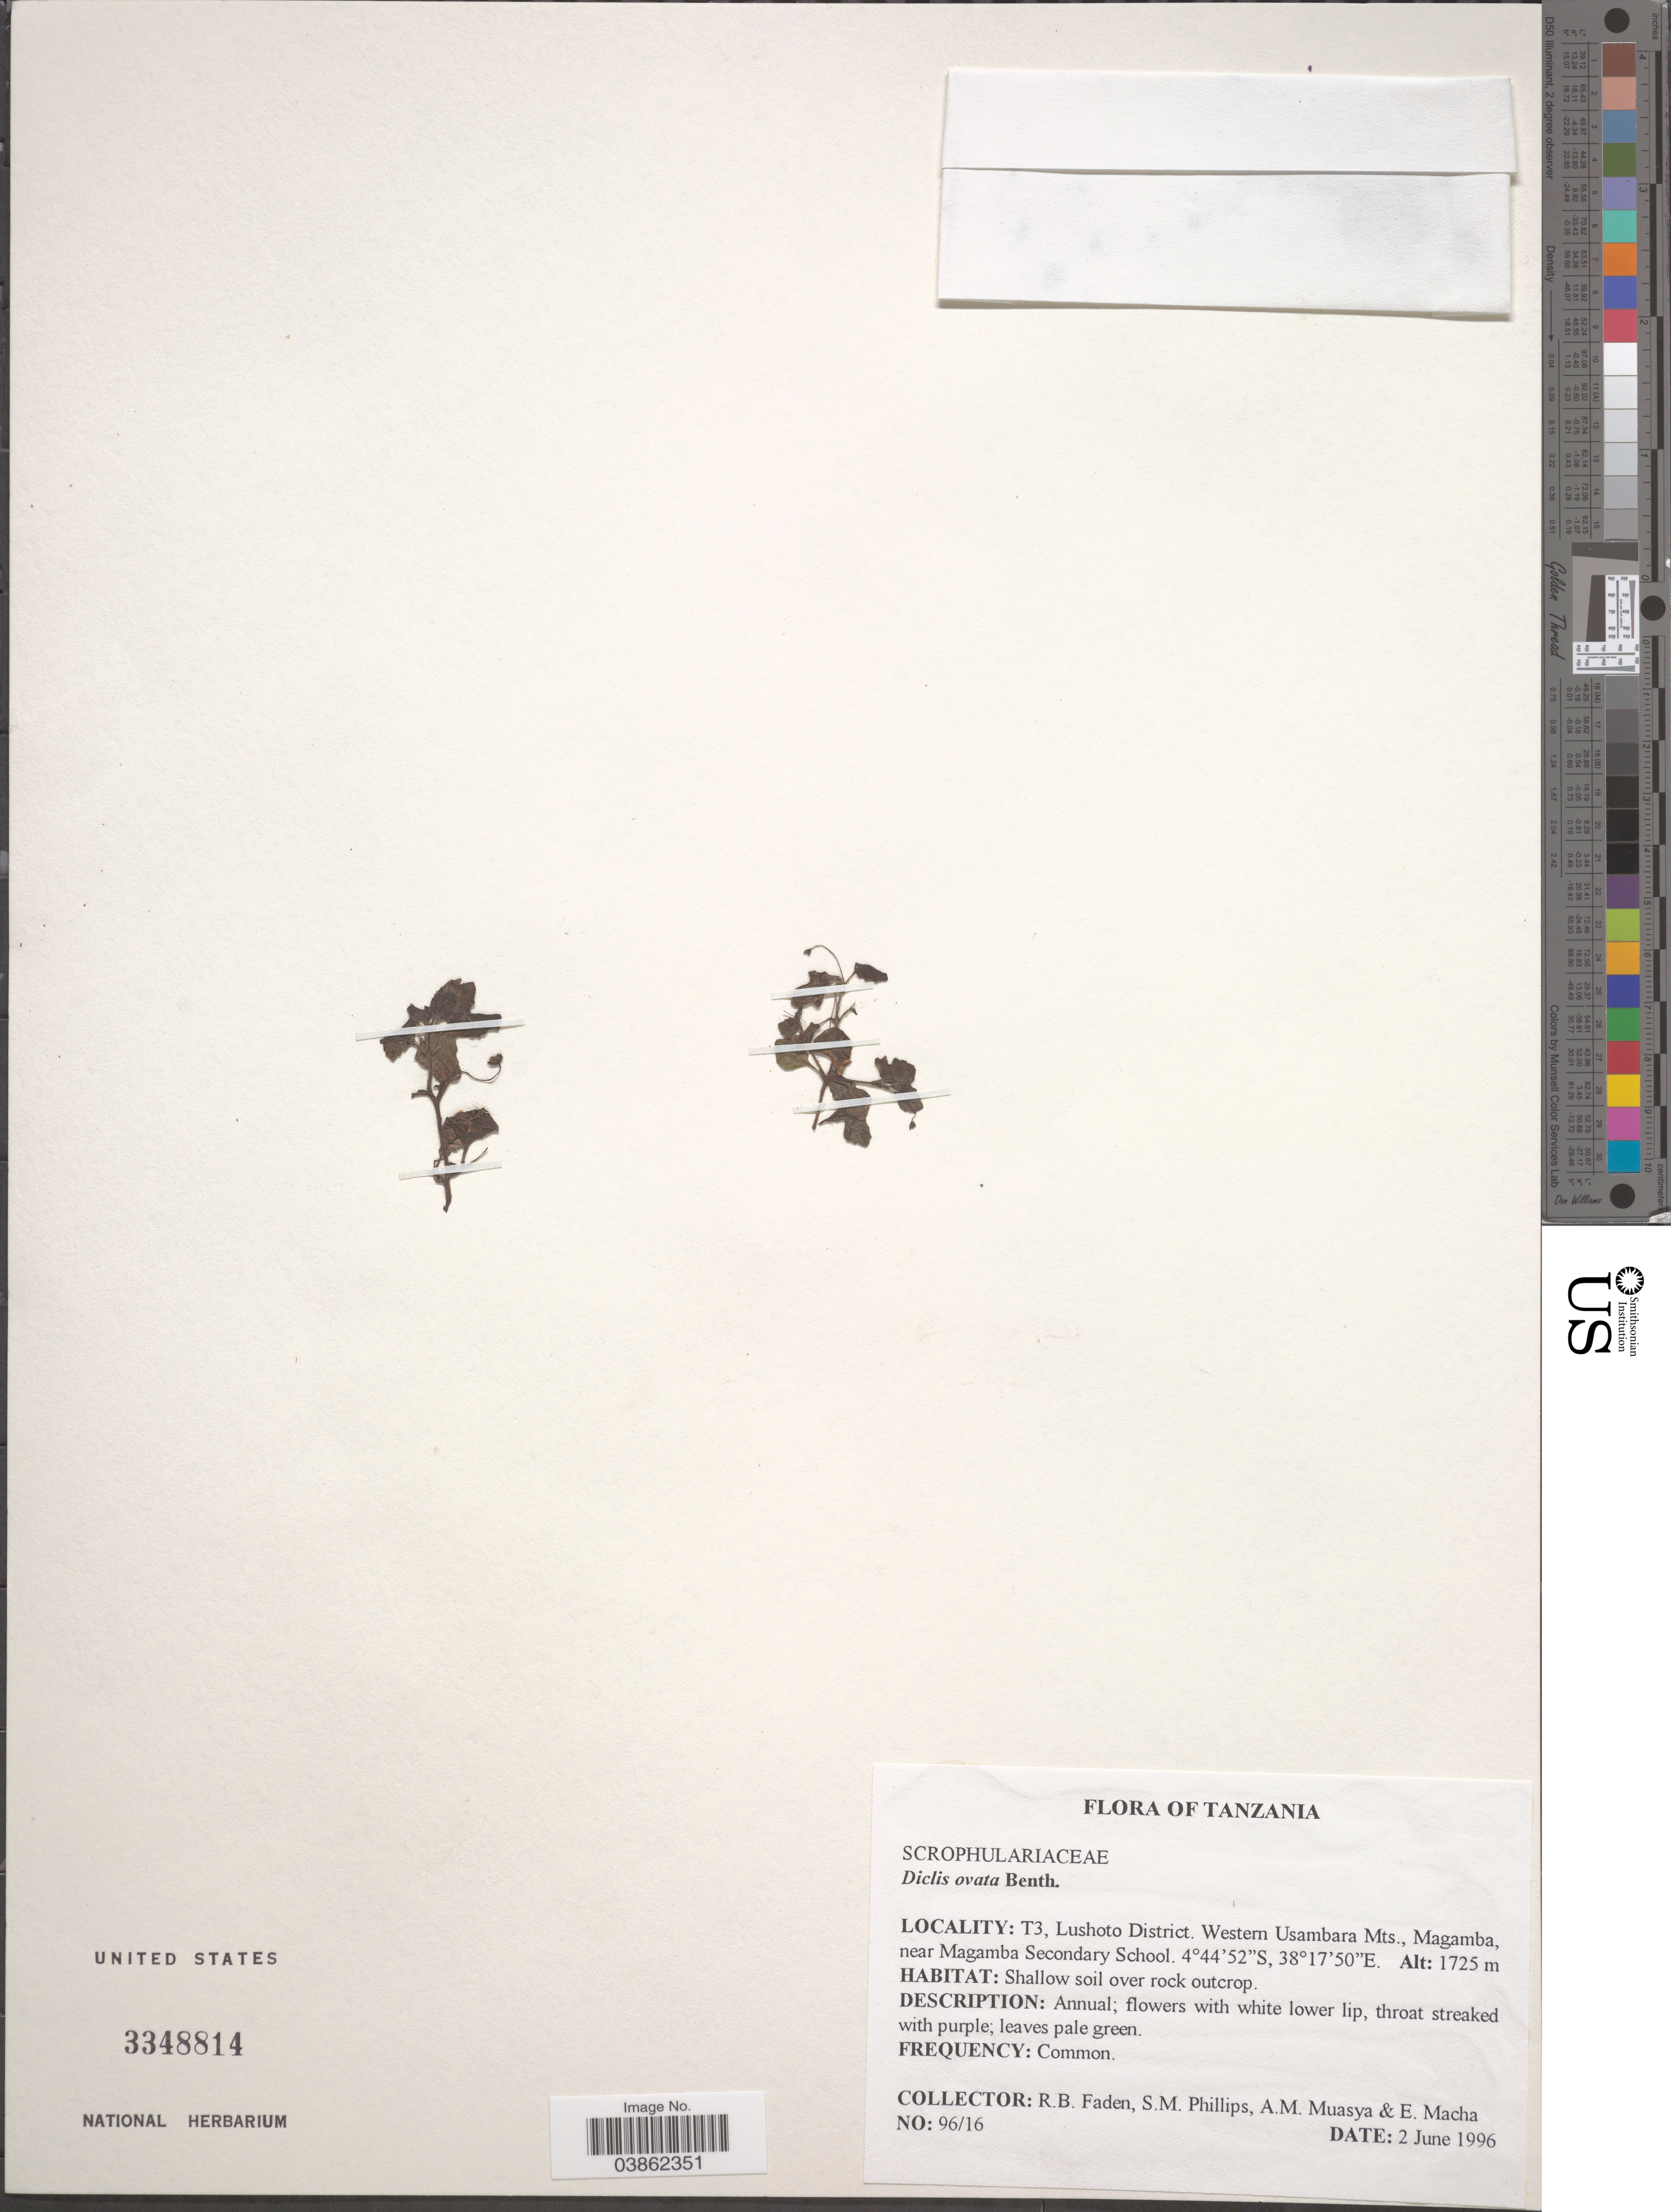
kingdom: Plantae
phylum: Tracheophyta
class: Magnoliopsida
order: Lamiales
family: Scrophulariaceae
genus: Diclis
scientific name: Diclis ovata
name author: Benth.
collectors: R. B. Faden, S. M. Phillips, A. Muasya & E. Macha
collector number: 96/16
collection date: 1996-06-02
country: Tanzania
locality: T3, Lushoto District. Western Usambara Mts., Magamba, near Magamba Secondary School.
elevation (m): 1725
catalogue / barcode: US 3348814